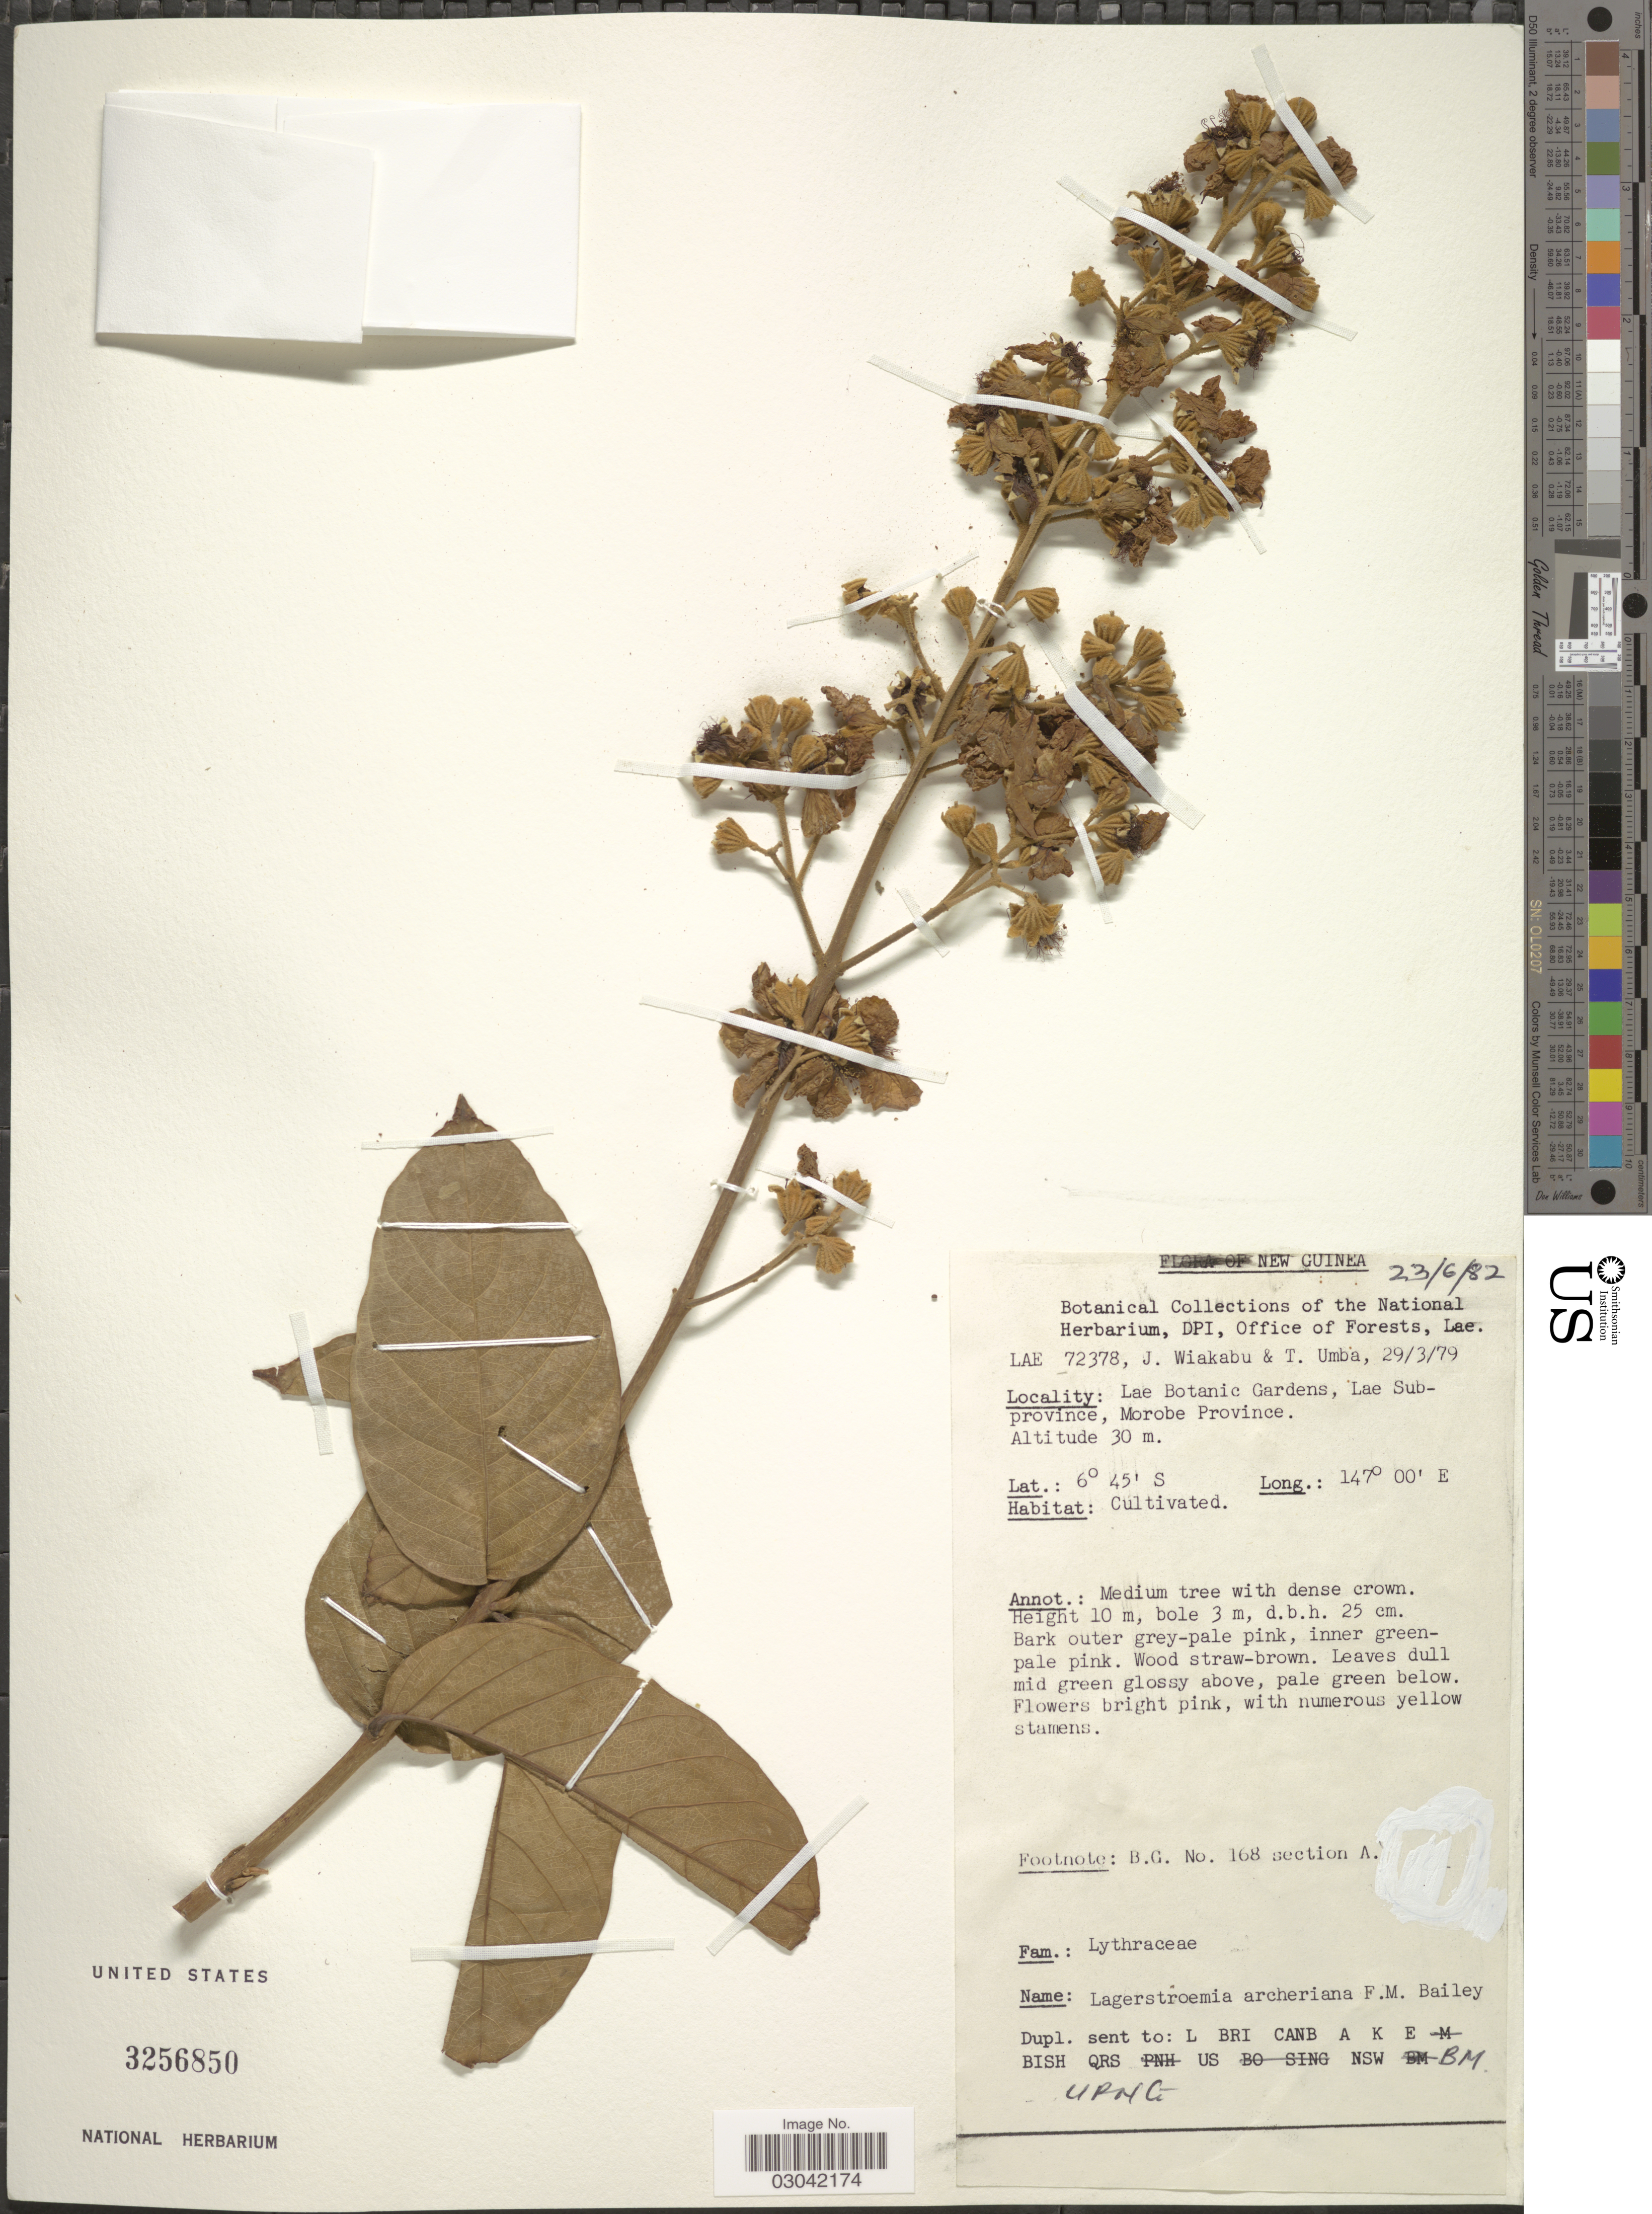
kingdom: Plantae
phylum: Tracheophyta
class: Magnoliopsida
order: Myrtales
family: Lythraceae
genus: Lagerstroemia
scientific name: Lagerstroemia archeriana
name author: F.M. Bailey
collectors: J. Wiakabu & T. Umba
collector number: LAE 72378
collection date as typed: Transcribed d/m/y: 29/3/79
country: Papua New Guinea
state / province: Morobe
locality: New Guinea. Lae Botanic Gardens, Lae Subprovince.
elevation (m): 30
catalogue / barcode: US 3256850